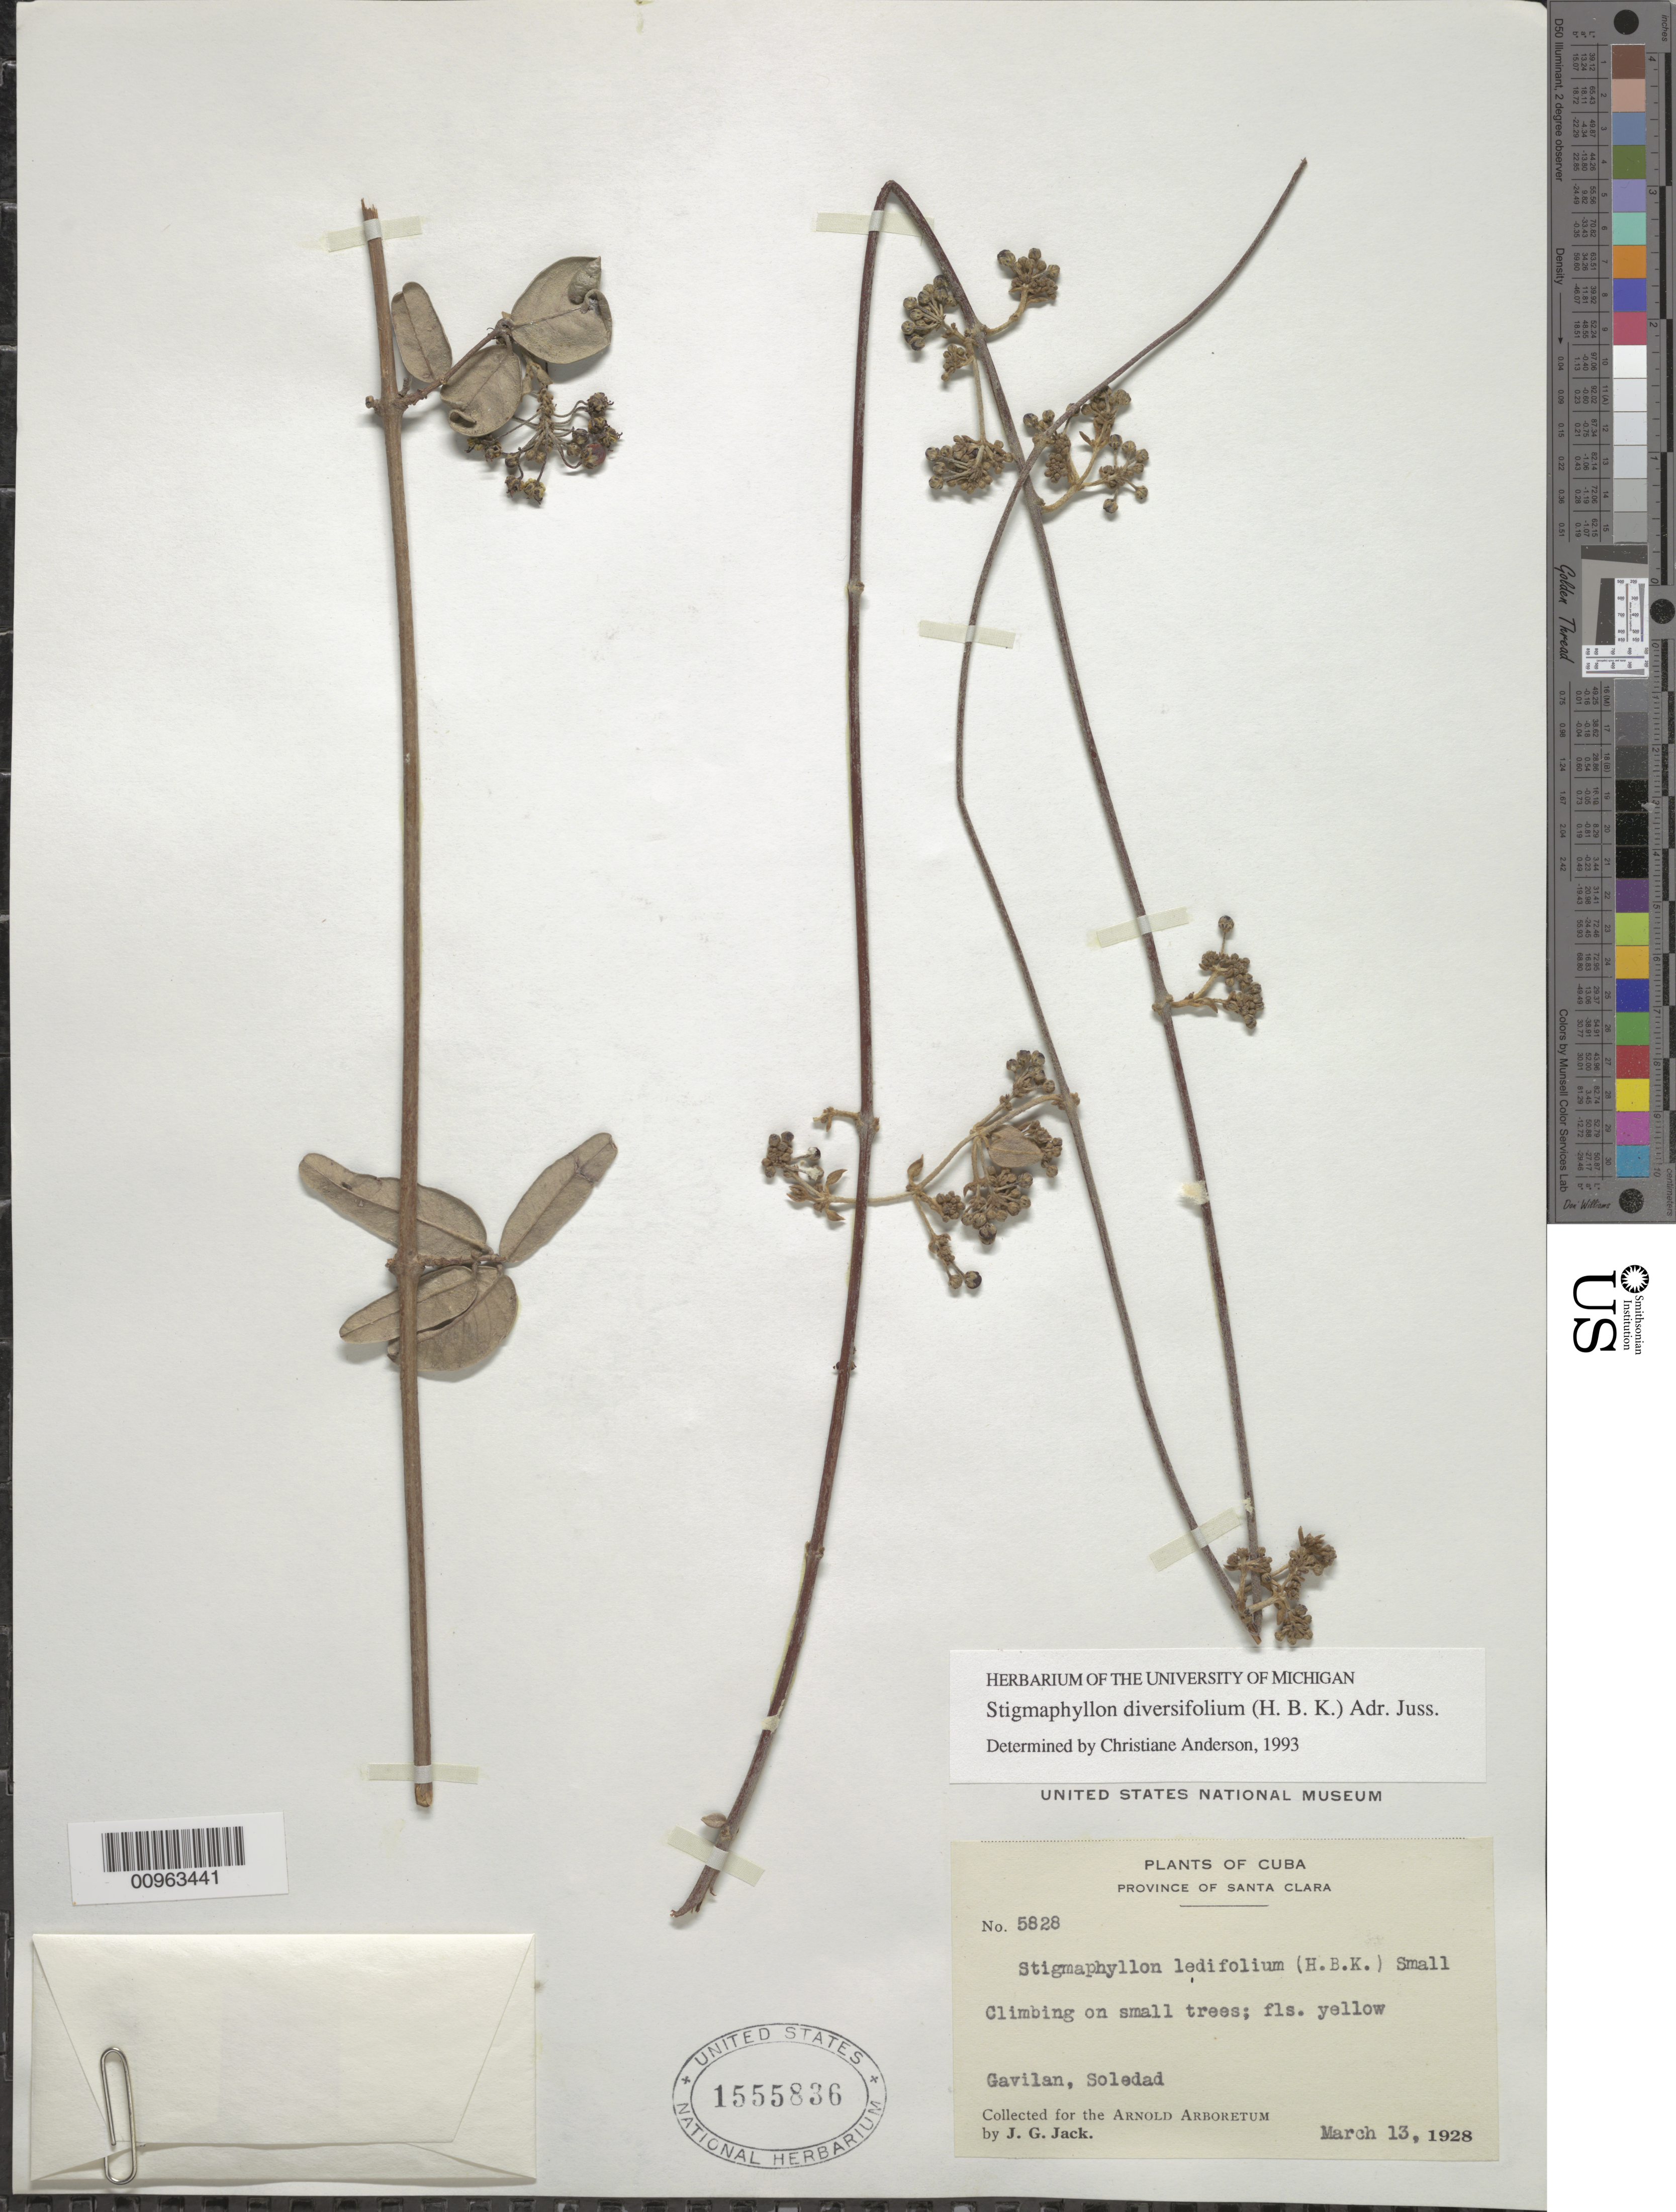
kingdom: Plantae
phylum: Tracheophyta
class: Magnoliopsida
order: Malpighiales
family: Malpighiaceae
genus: Stigmaphyllon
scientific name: Stigmaphyllon diversifolium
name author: (Kunth) A. Juss.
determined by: Anderson, C.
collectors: J. G. Jack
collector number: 5828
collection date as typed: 13 Mar 1928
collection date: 1928-03-13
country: Cuba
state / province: Cienfuegos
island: Cuba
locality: Gavilan, Soledad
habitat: On small trees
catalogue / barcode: US 1555836